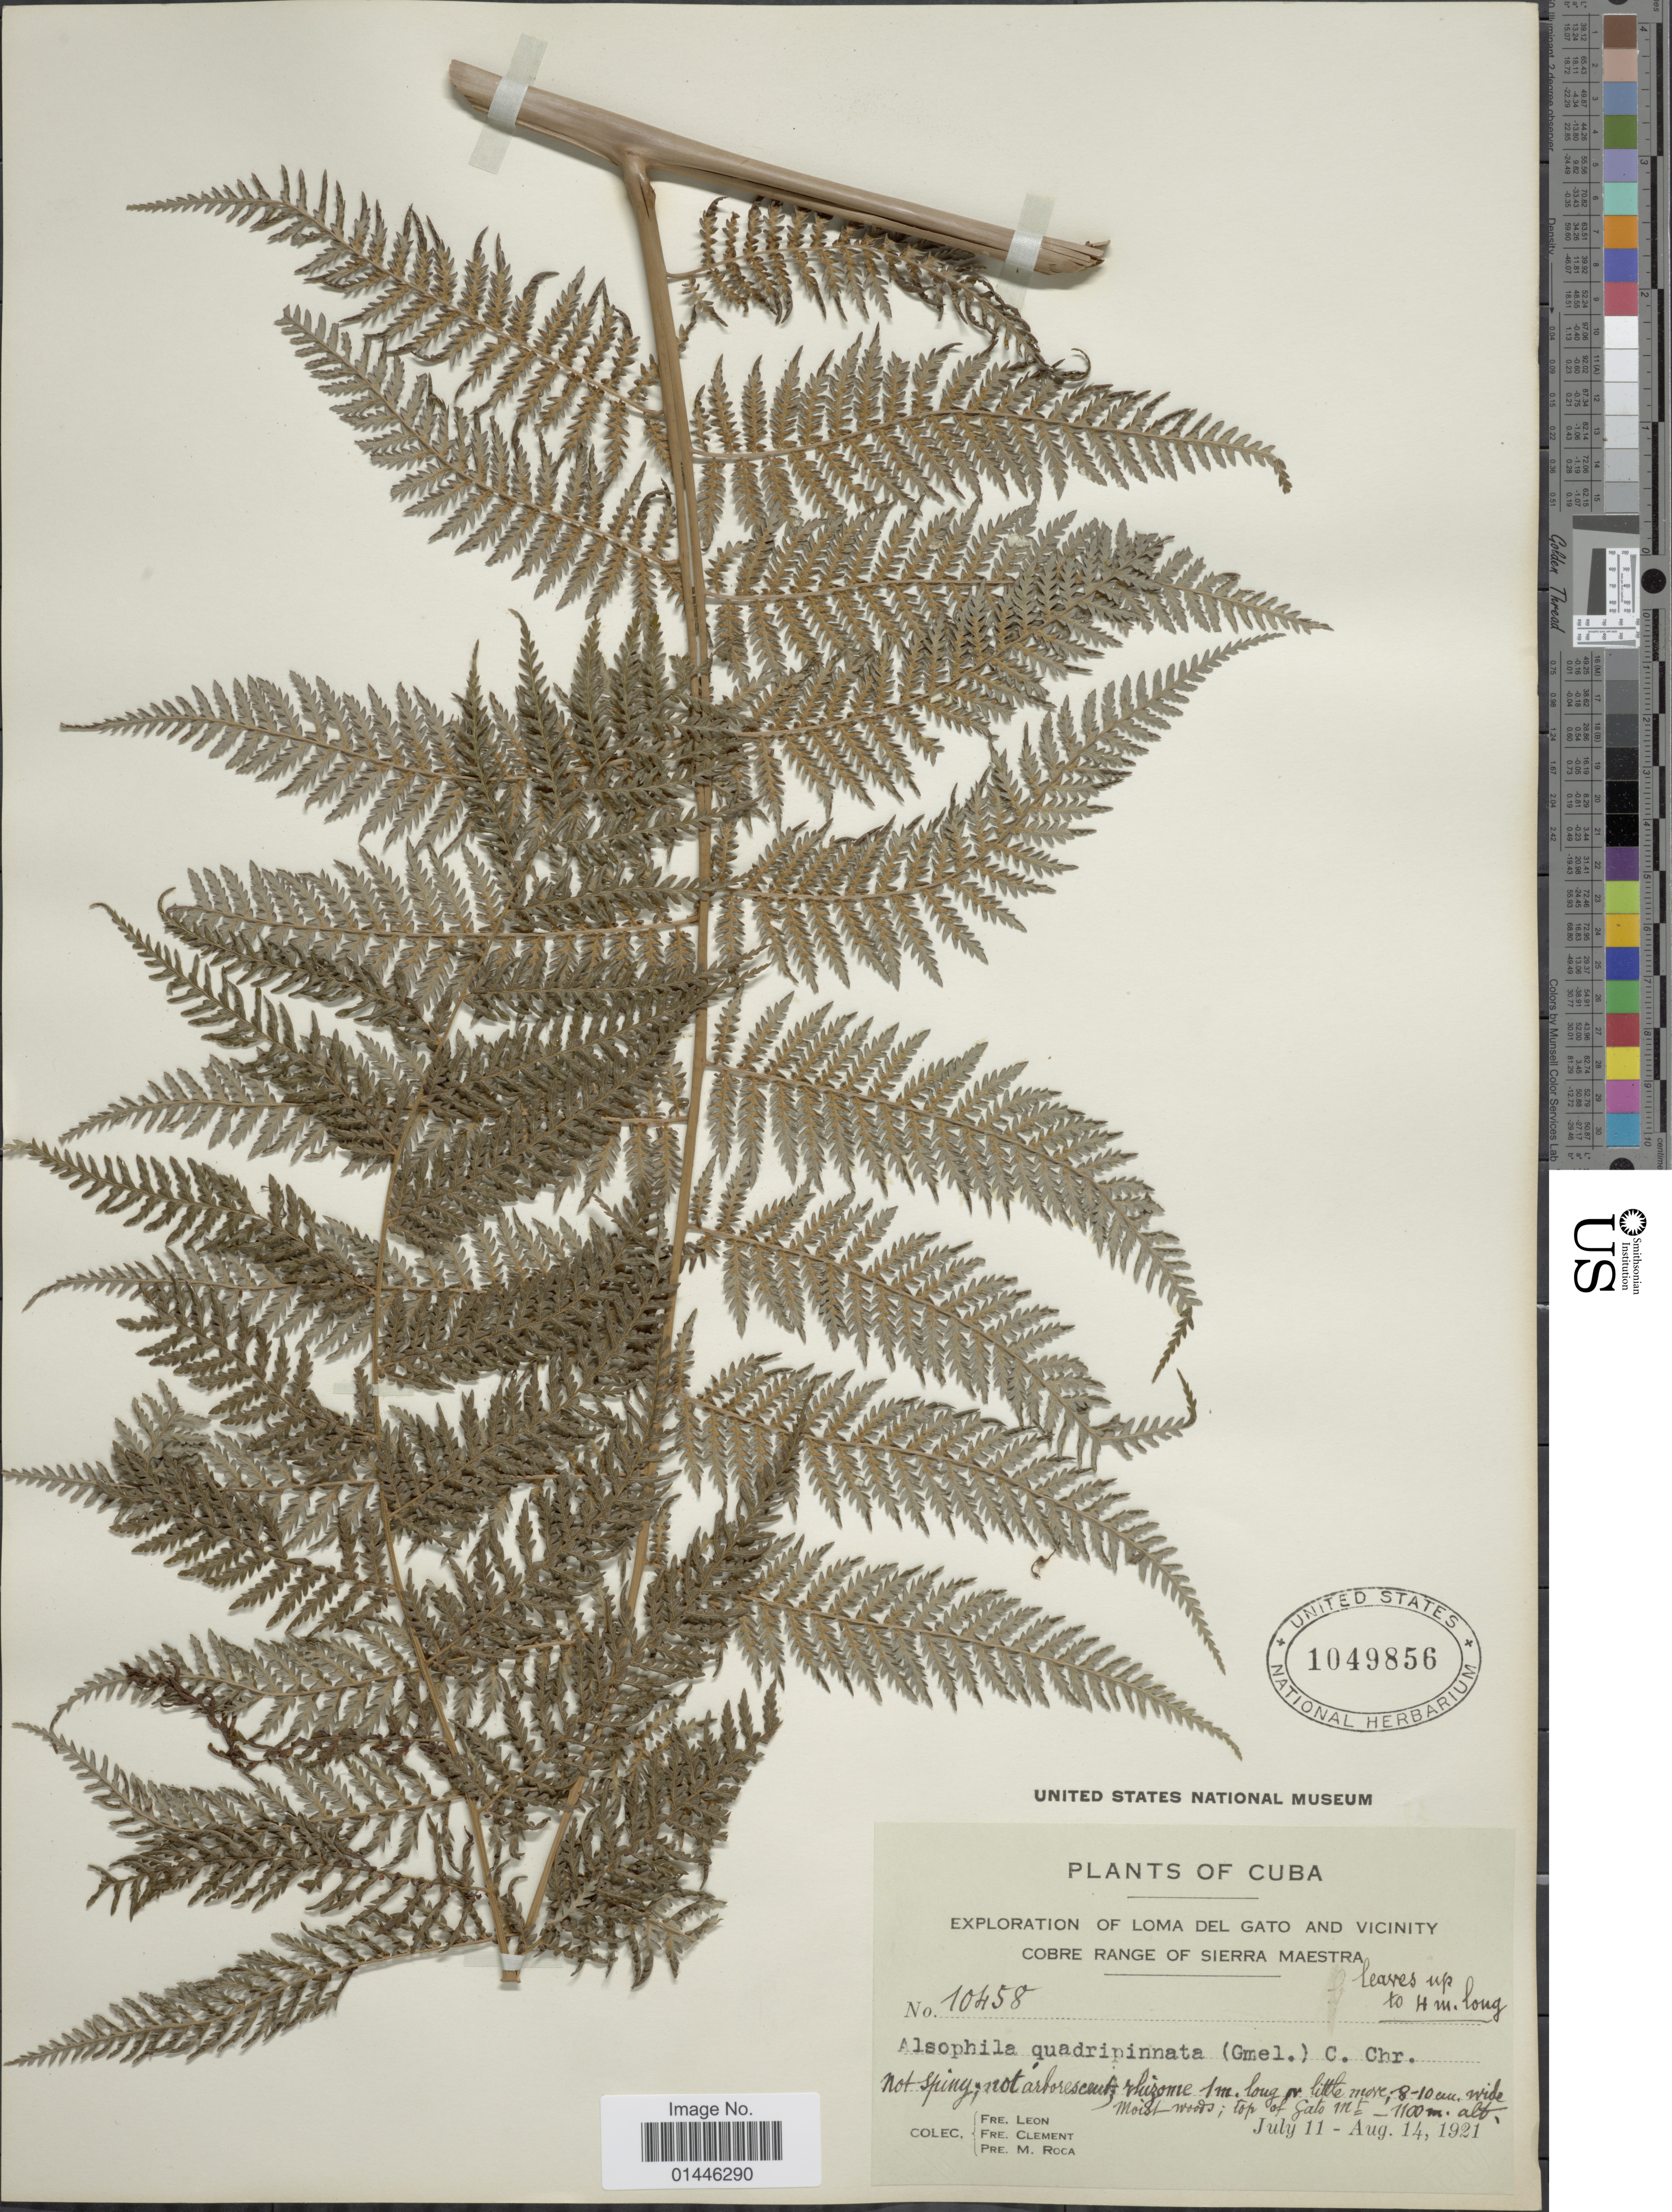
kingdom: Plantae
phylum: Tracheophyta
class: Polypodiopsida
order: Cyatheales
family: Dicksoniaceae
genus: Lophosoria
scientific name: Lophosoria quadripinnata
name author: (J.F. Gmel.) C. Chr.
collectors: Bro. León, B. Clement & M. Roca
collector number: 10458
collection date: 1921-07-11/1921-08-14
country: Cuba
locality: Loma del Gato and vicinity, Cobre Range of Sierra Maestra. top of Gato Mt.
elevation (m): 1100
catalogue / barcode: US 1049856